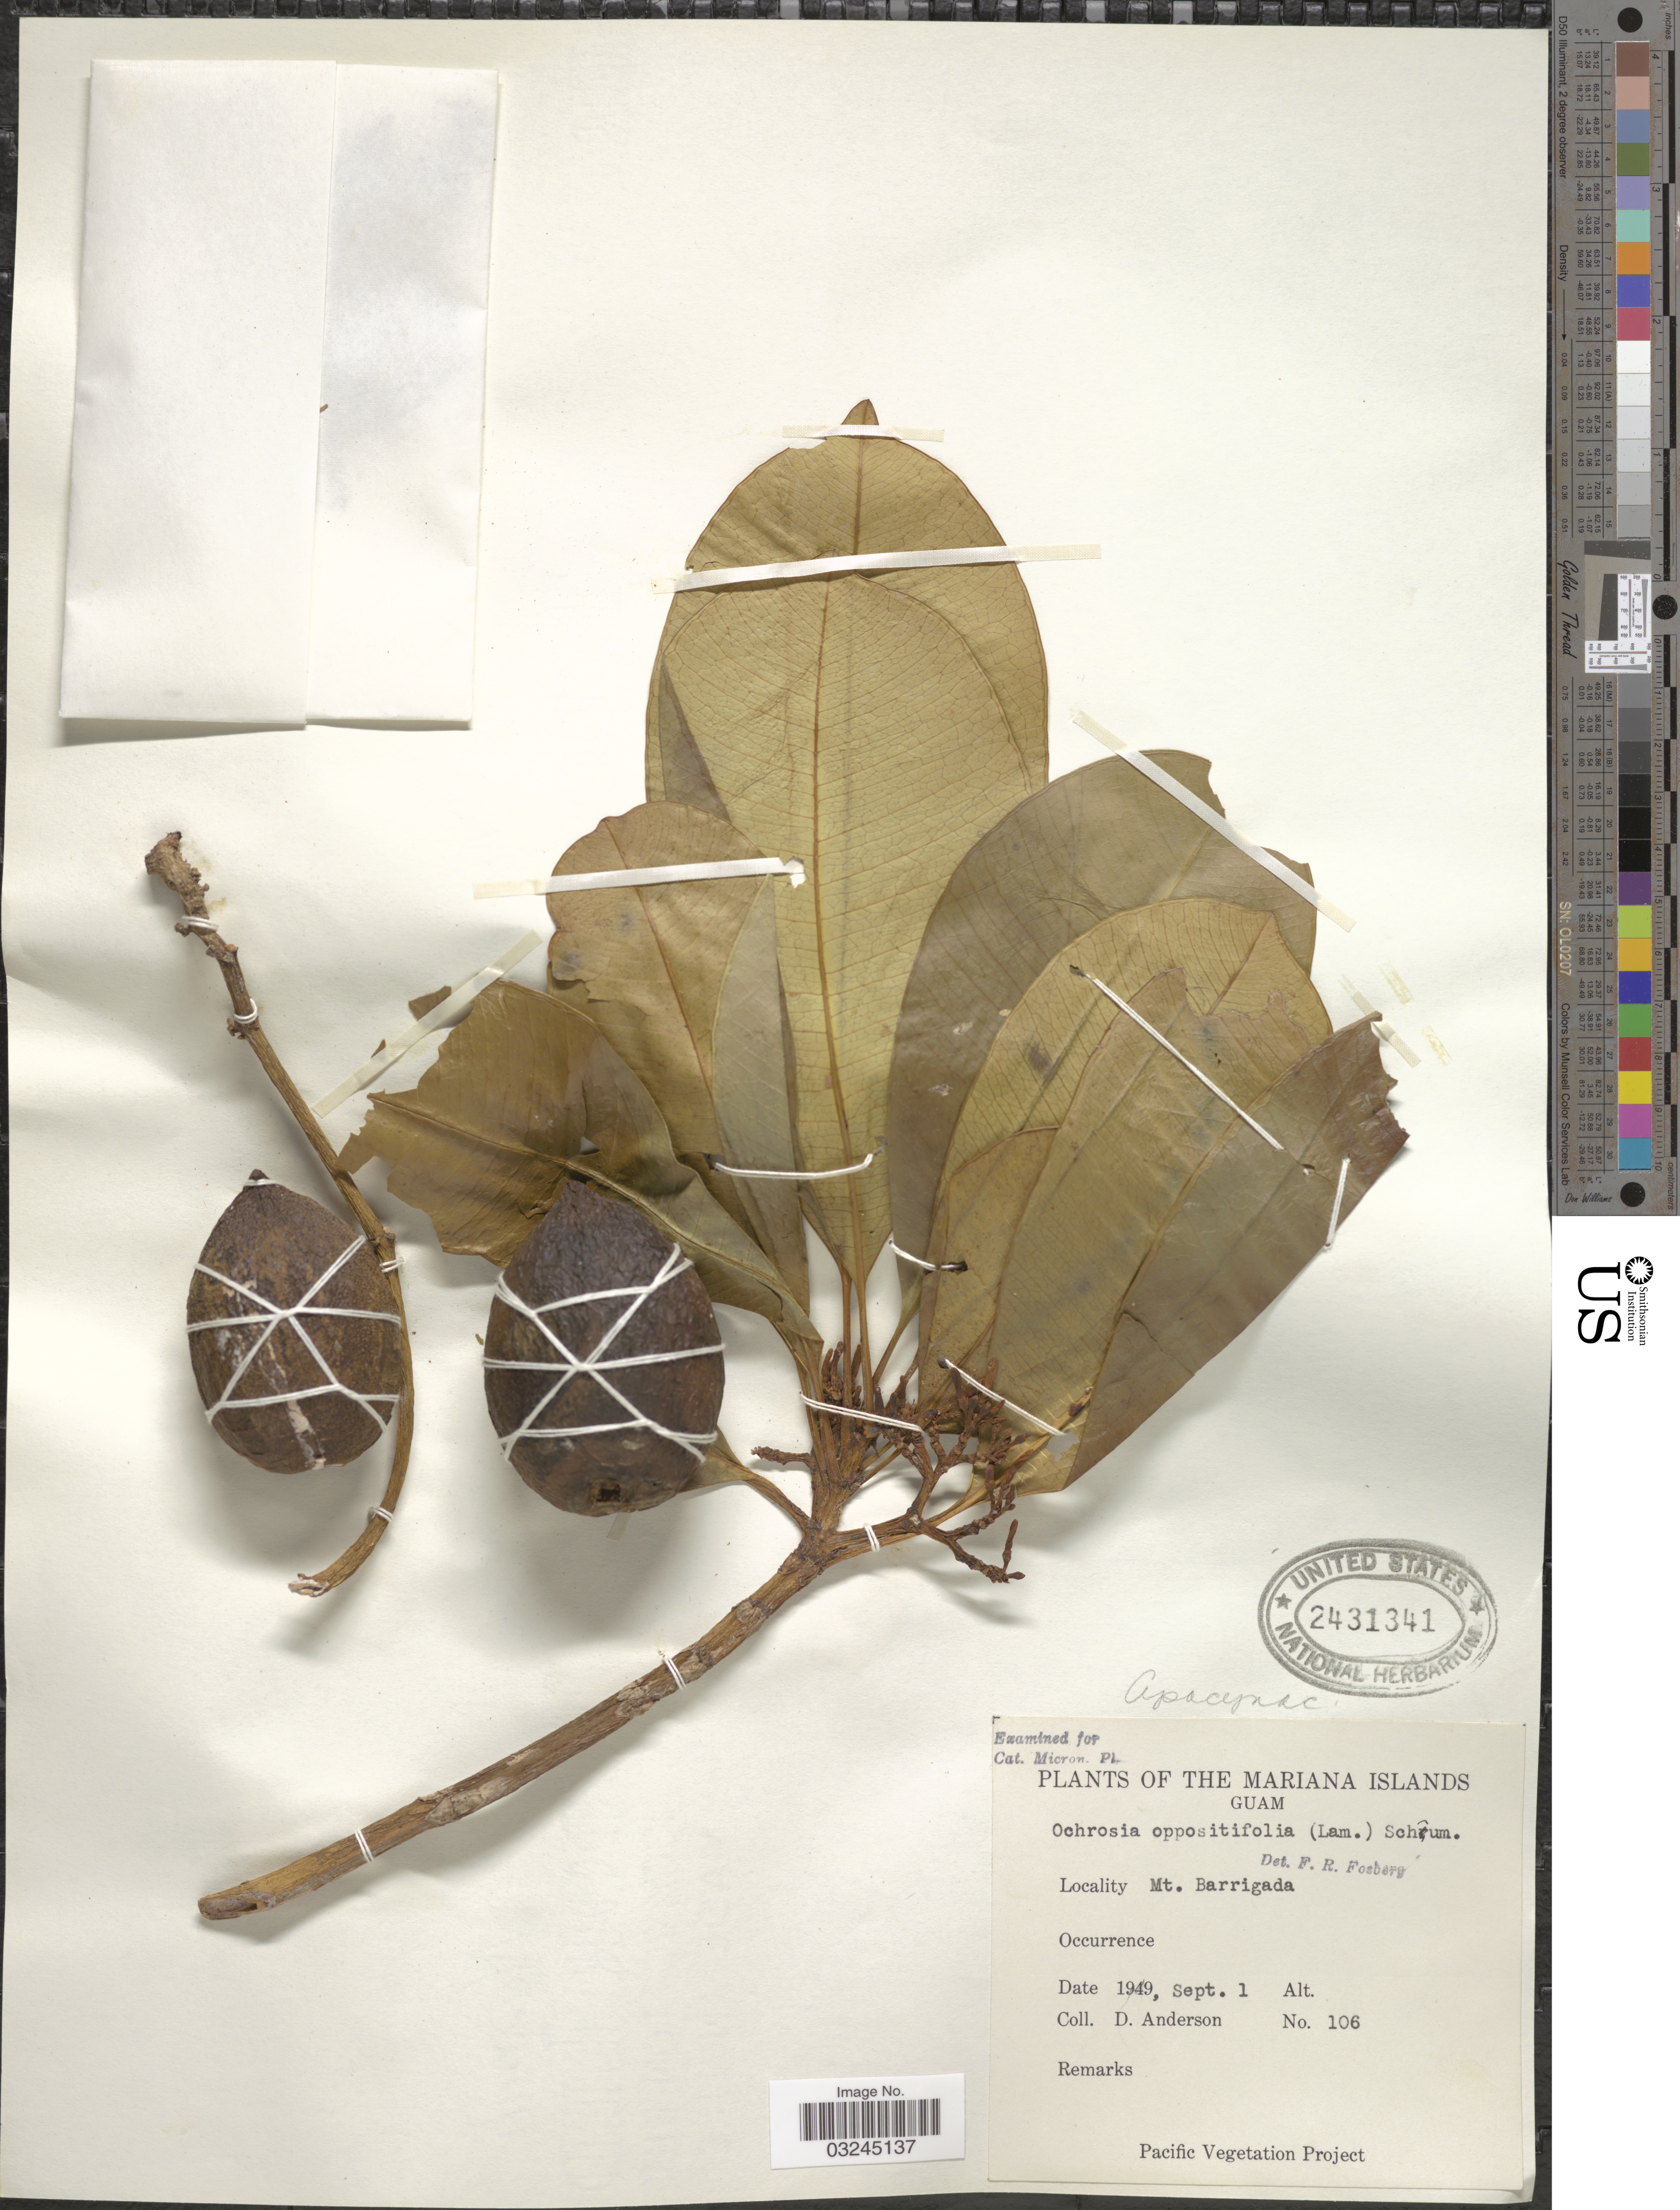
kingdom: Plantae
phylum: Tracheophyta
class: Magnoliopsida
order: Gentianales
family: Apocynaceae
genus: Ochrosia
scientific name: Ochrosia oppositifolia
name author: (Lam.) K. Schum.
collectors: D. Anderson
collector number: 106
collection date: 1949-09-01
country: Guam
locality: The Mariana Islands. Mt. Barrigada.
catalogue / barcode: US 2431341